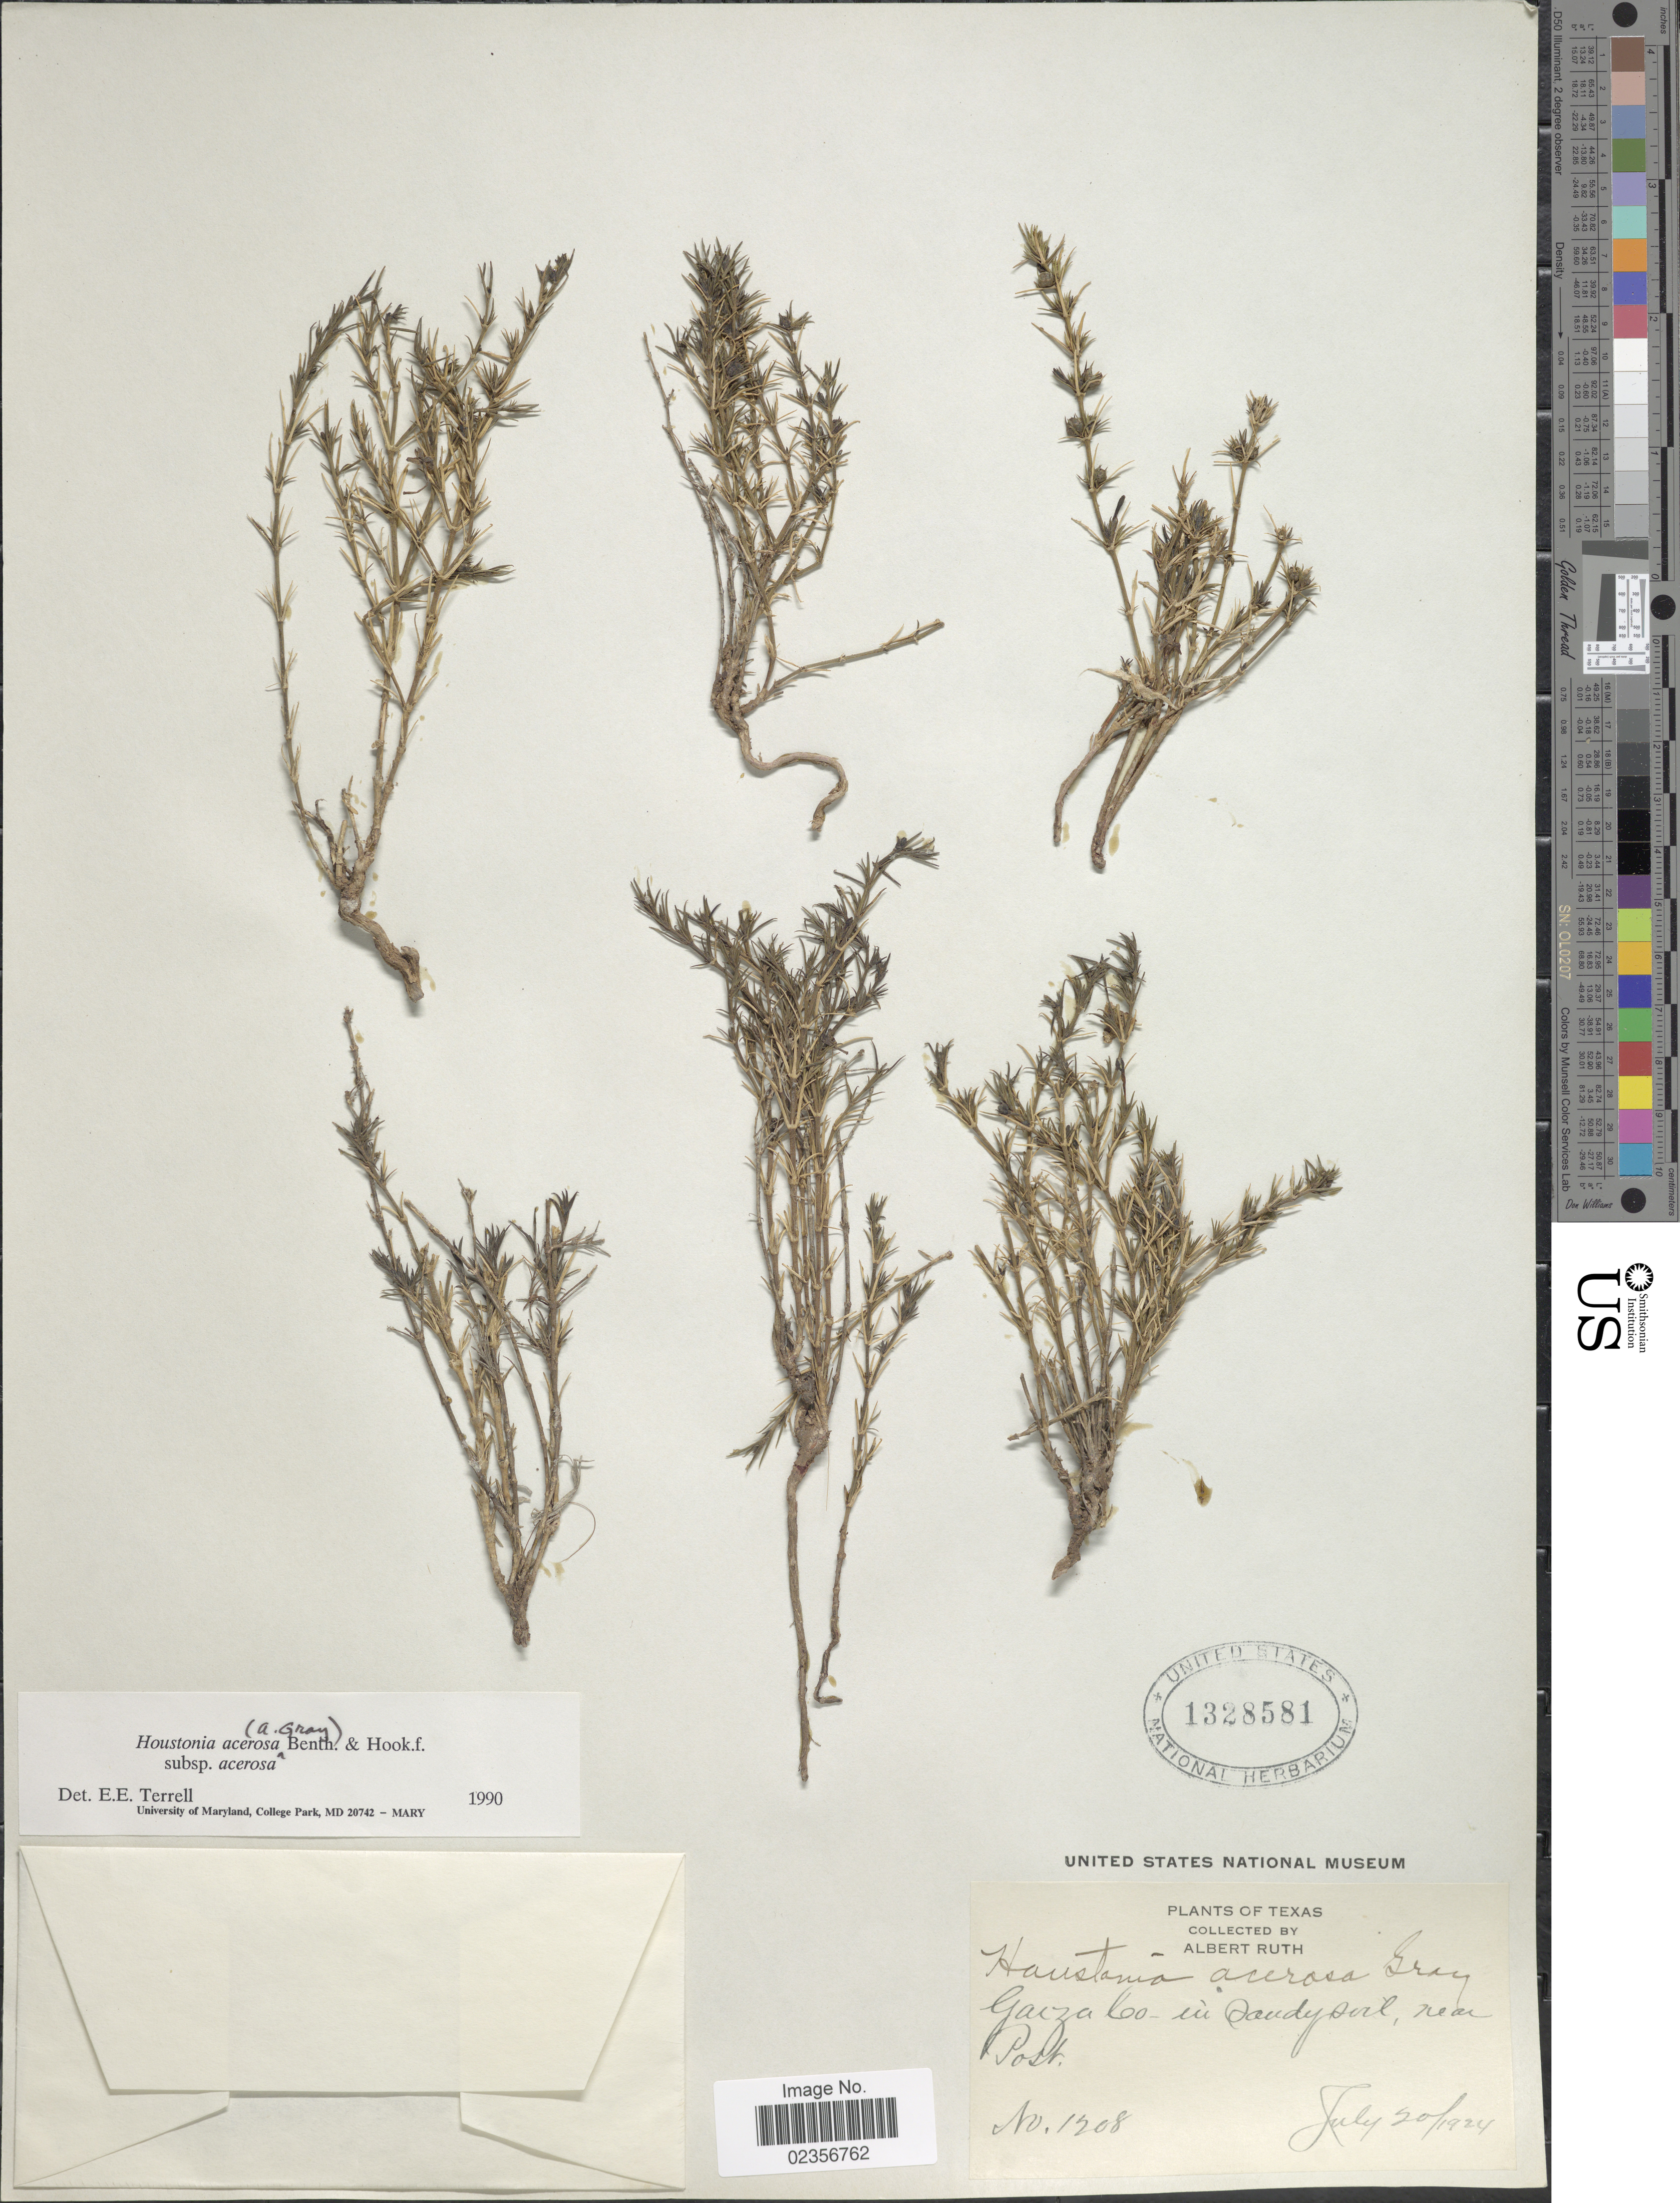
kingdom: Plantae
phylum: Tracheophyta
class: Magnoliopsida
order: Gentianales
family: Rubiaceae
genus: Houstonia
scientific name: Houstonia acerosa var. acerosa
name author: (A. Gray) Benth. & Hook. f.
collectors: A. Ruth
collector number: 1208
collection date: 1924-07-20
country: United States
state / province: Texas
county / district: Garza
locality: Near Post, Garza Co.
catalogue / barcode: US 1328581